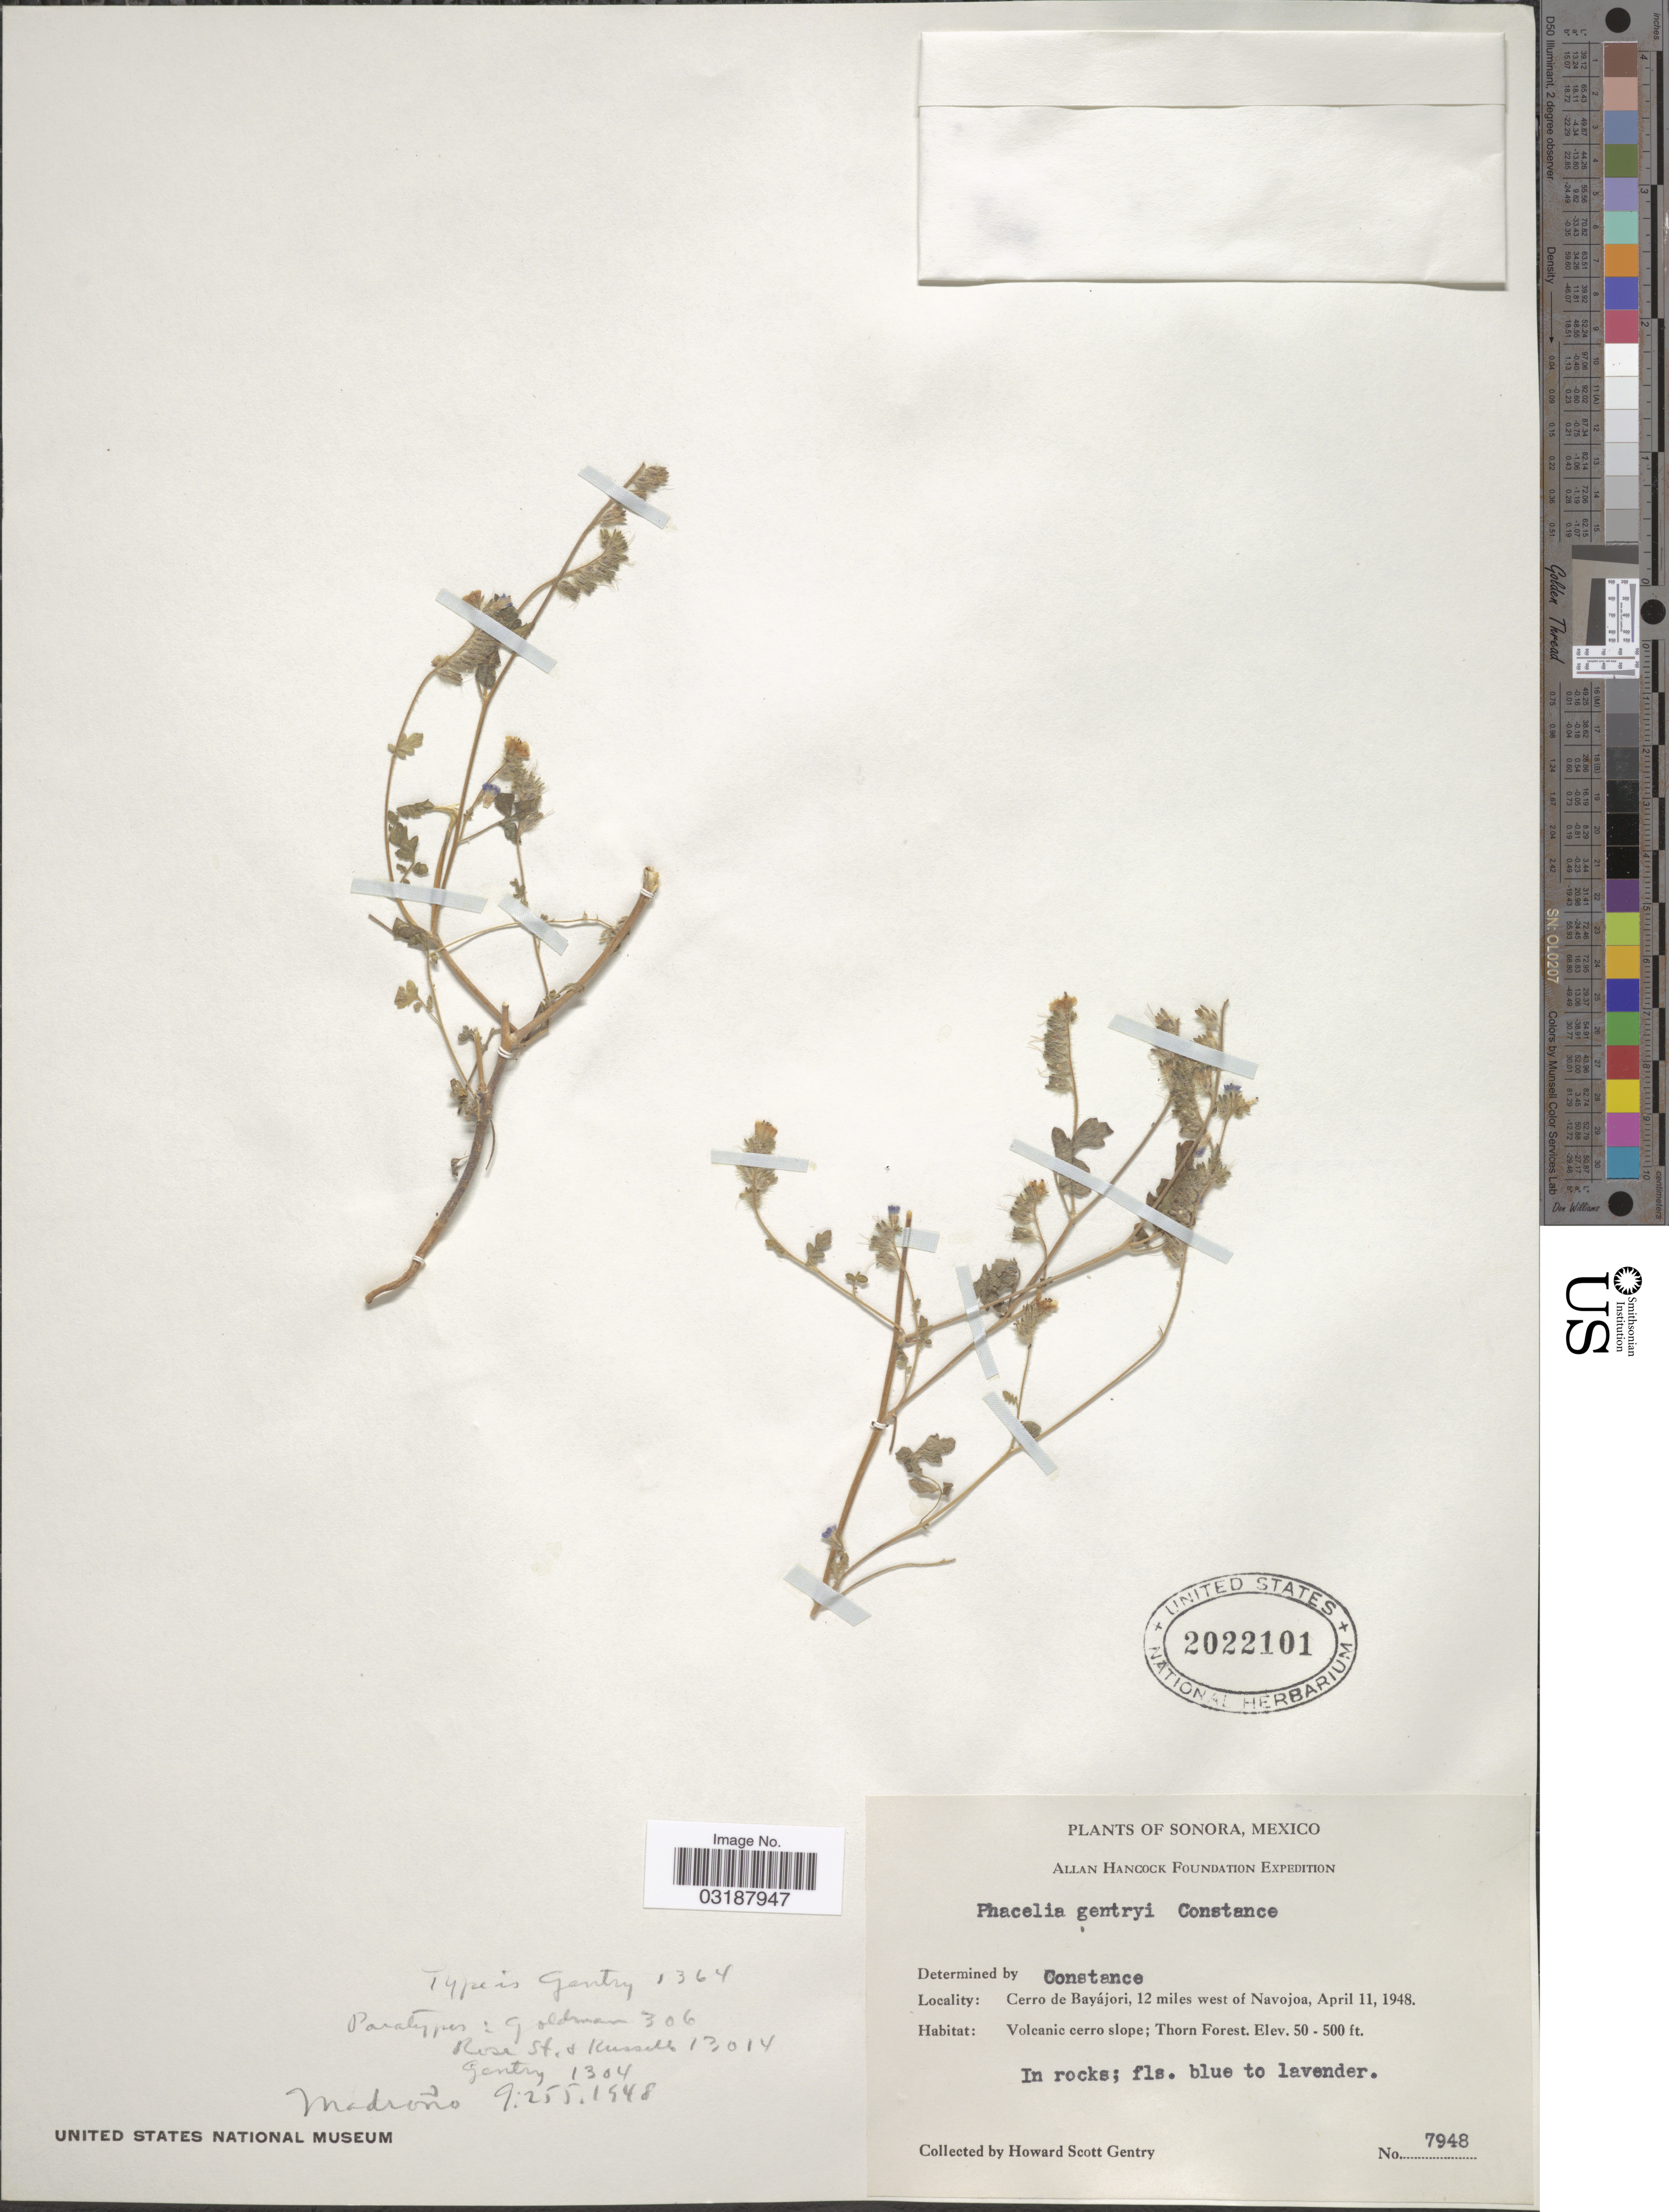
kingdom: Plantae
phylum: Tracheophyta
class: Magnoliopsida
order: Boraginales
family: Hydrophyllaceae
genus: Phacelia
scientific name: Phacelia gentryi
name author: Constance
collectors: H. S. Gentry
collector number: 7948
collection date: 1948-04-11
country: Mexico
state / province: Sonora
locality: Cerro de Bayájori, 12 miles west of Navojoa, Volcanic cerro slope; Thorn slope.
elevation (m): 15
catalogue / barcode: US 2022101